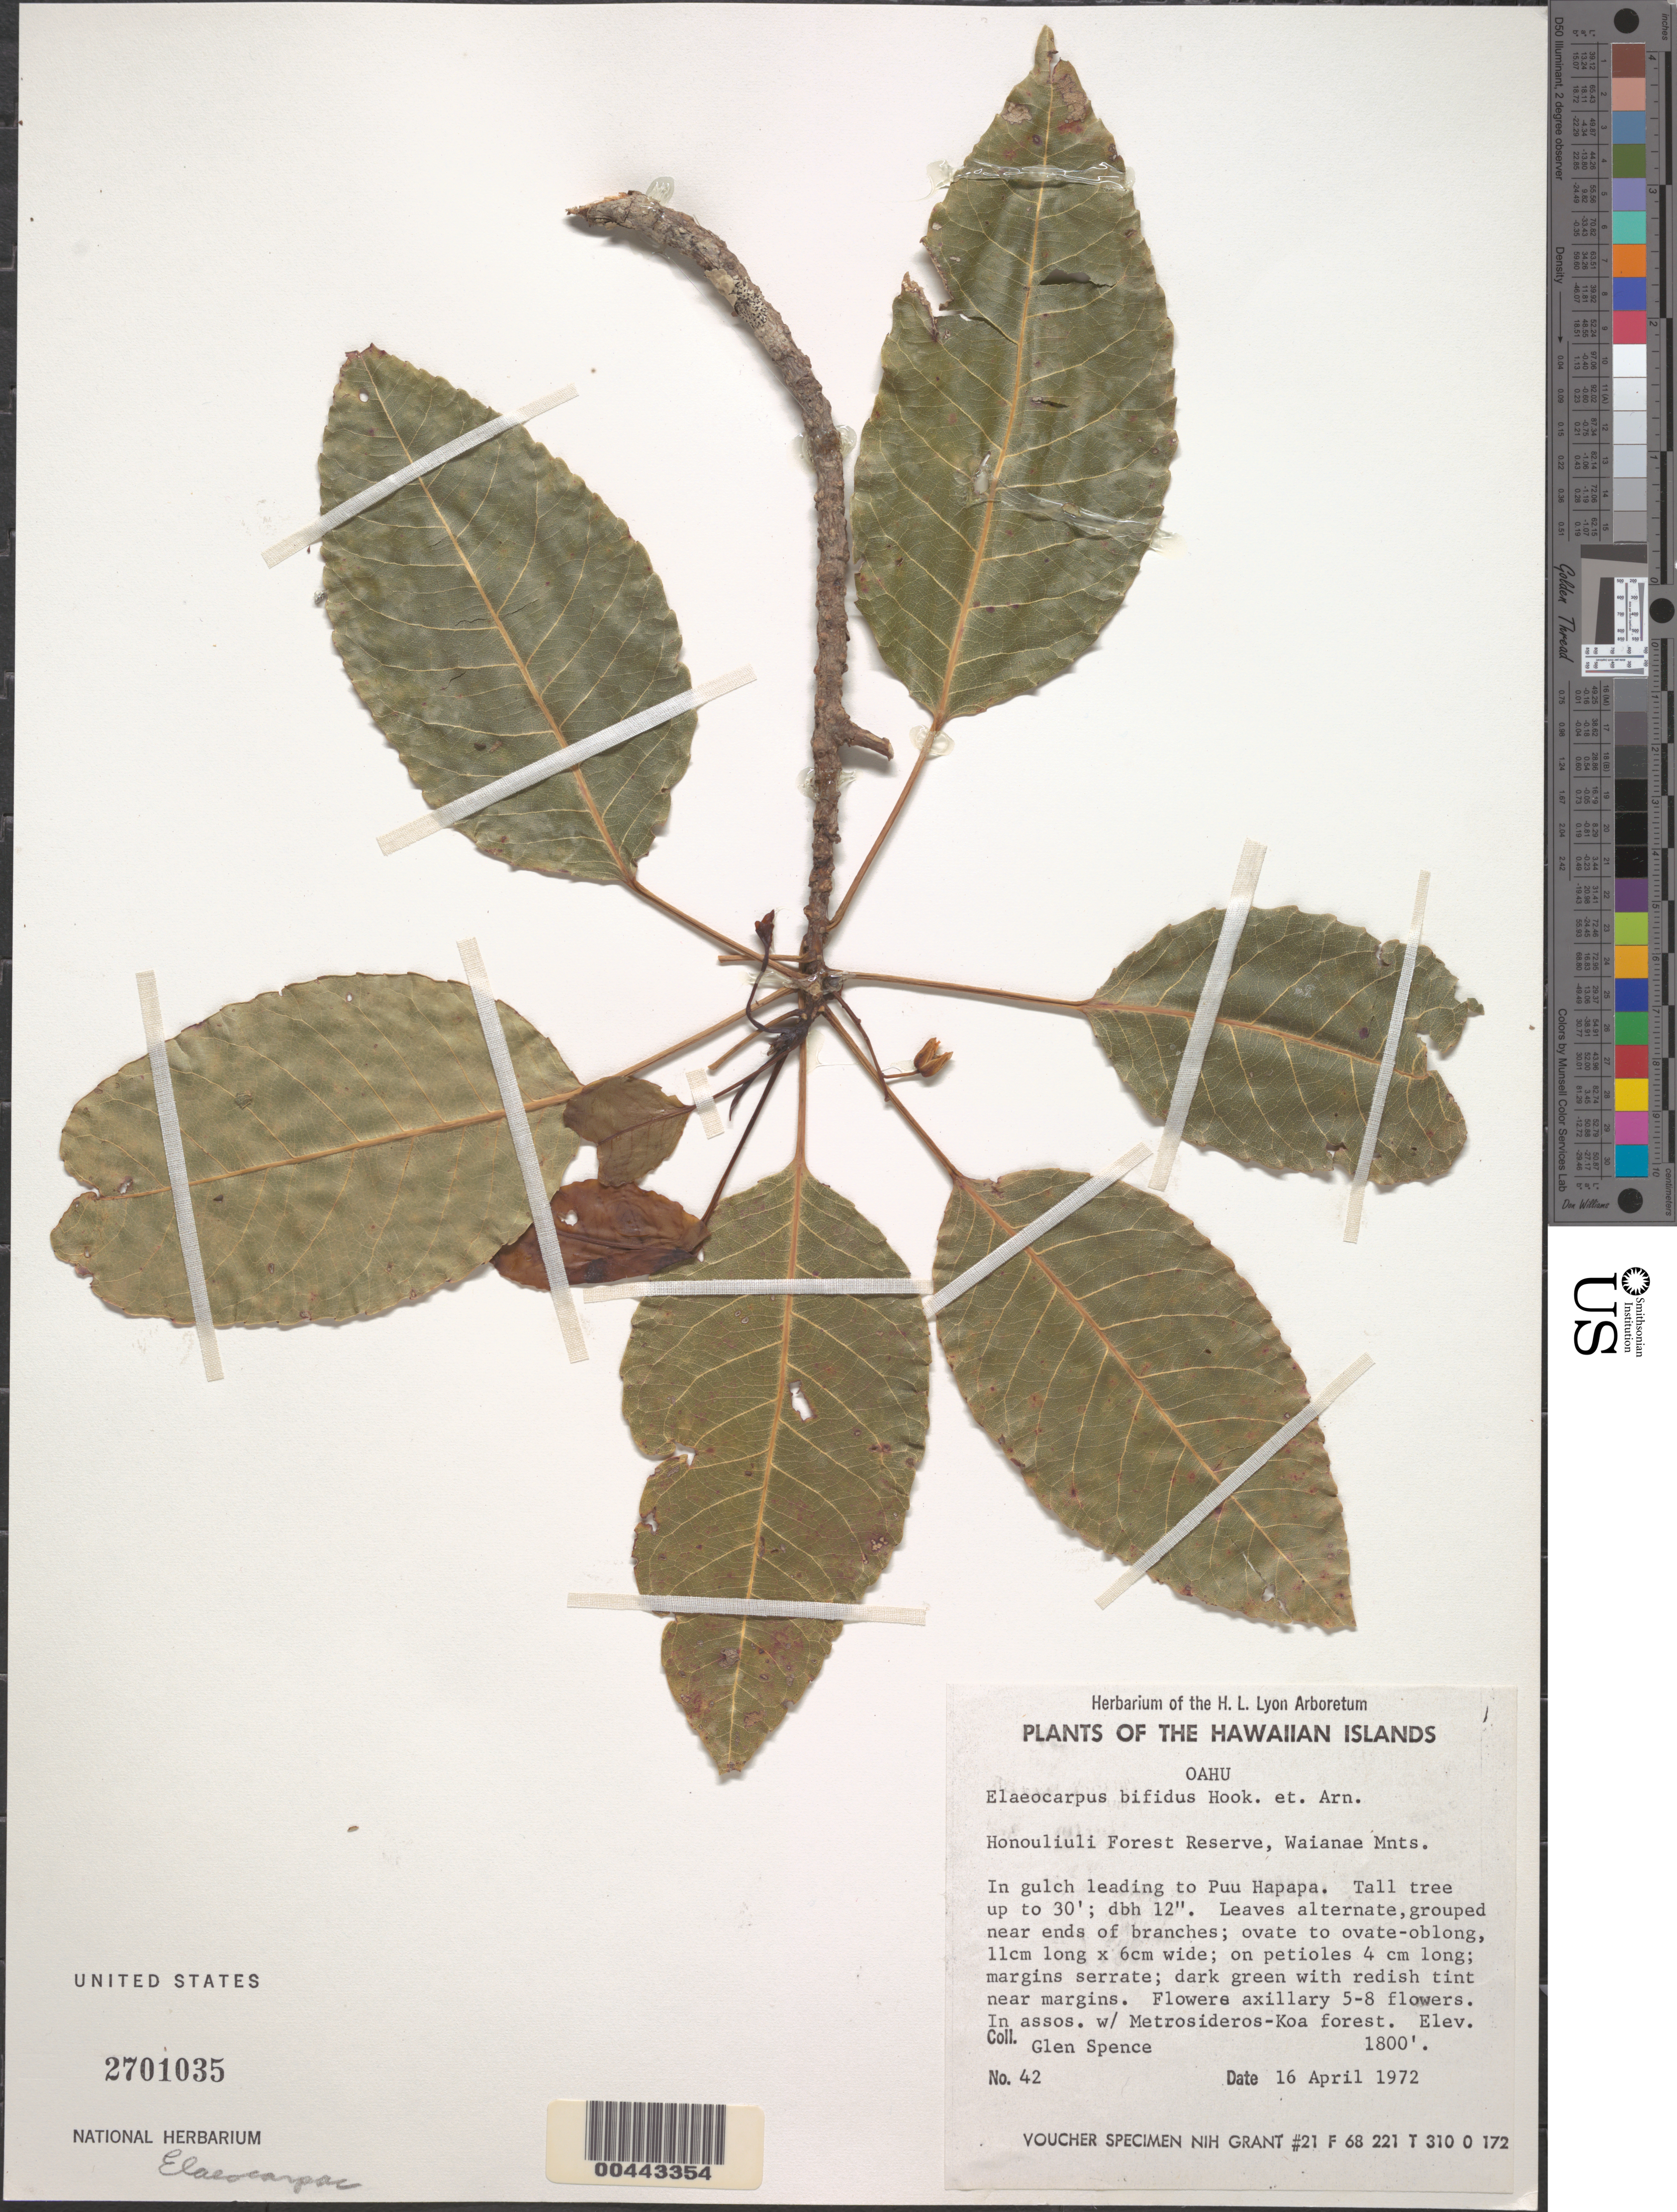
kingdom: Plantae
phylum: Tracheophyta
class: Magnoliopsida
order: Oxalidales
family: Elaeocarpaceae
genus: Elaeocarpus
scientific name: Elaeocarpus bifidus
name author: Hook. & Arn.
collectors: G. Spence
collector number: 42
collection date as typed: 16 Apr 1972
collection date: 1972-04-16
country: United States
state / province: Hawaii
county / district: Honolulu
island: Oahu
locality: Honouliuli Forest Reserve, Waianae Mts, in gulch leading to Puu Hapapa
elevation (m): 549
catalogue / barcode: US 2701035